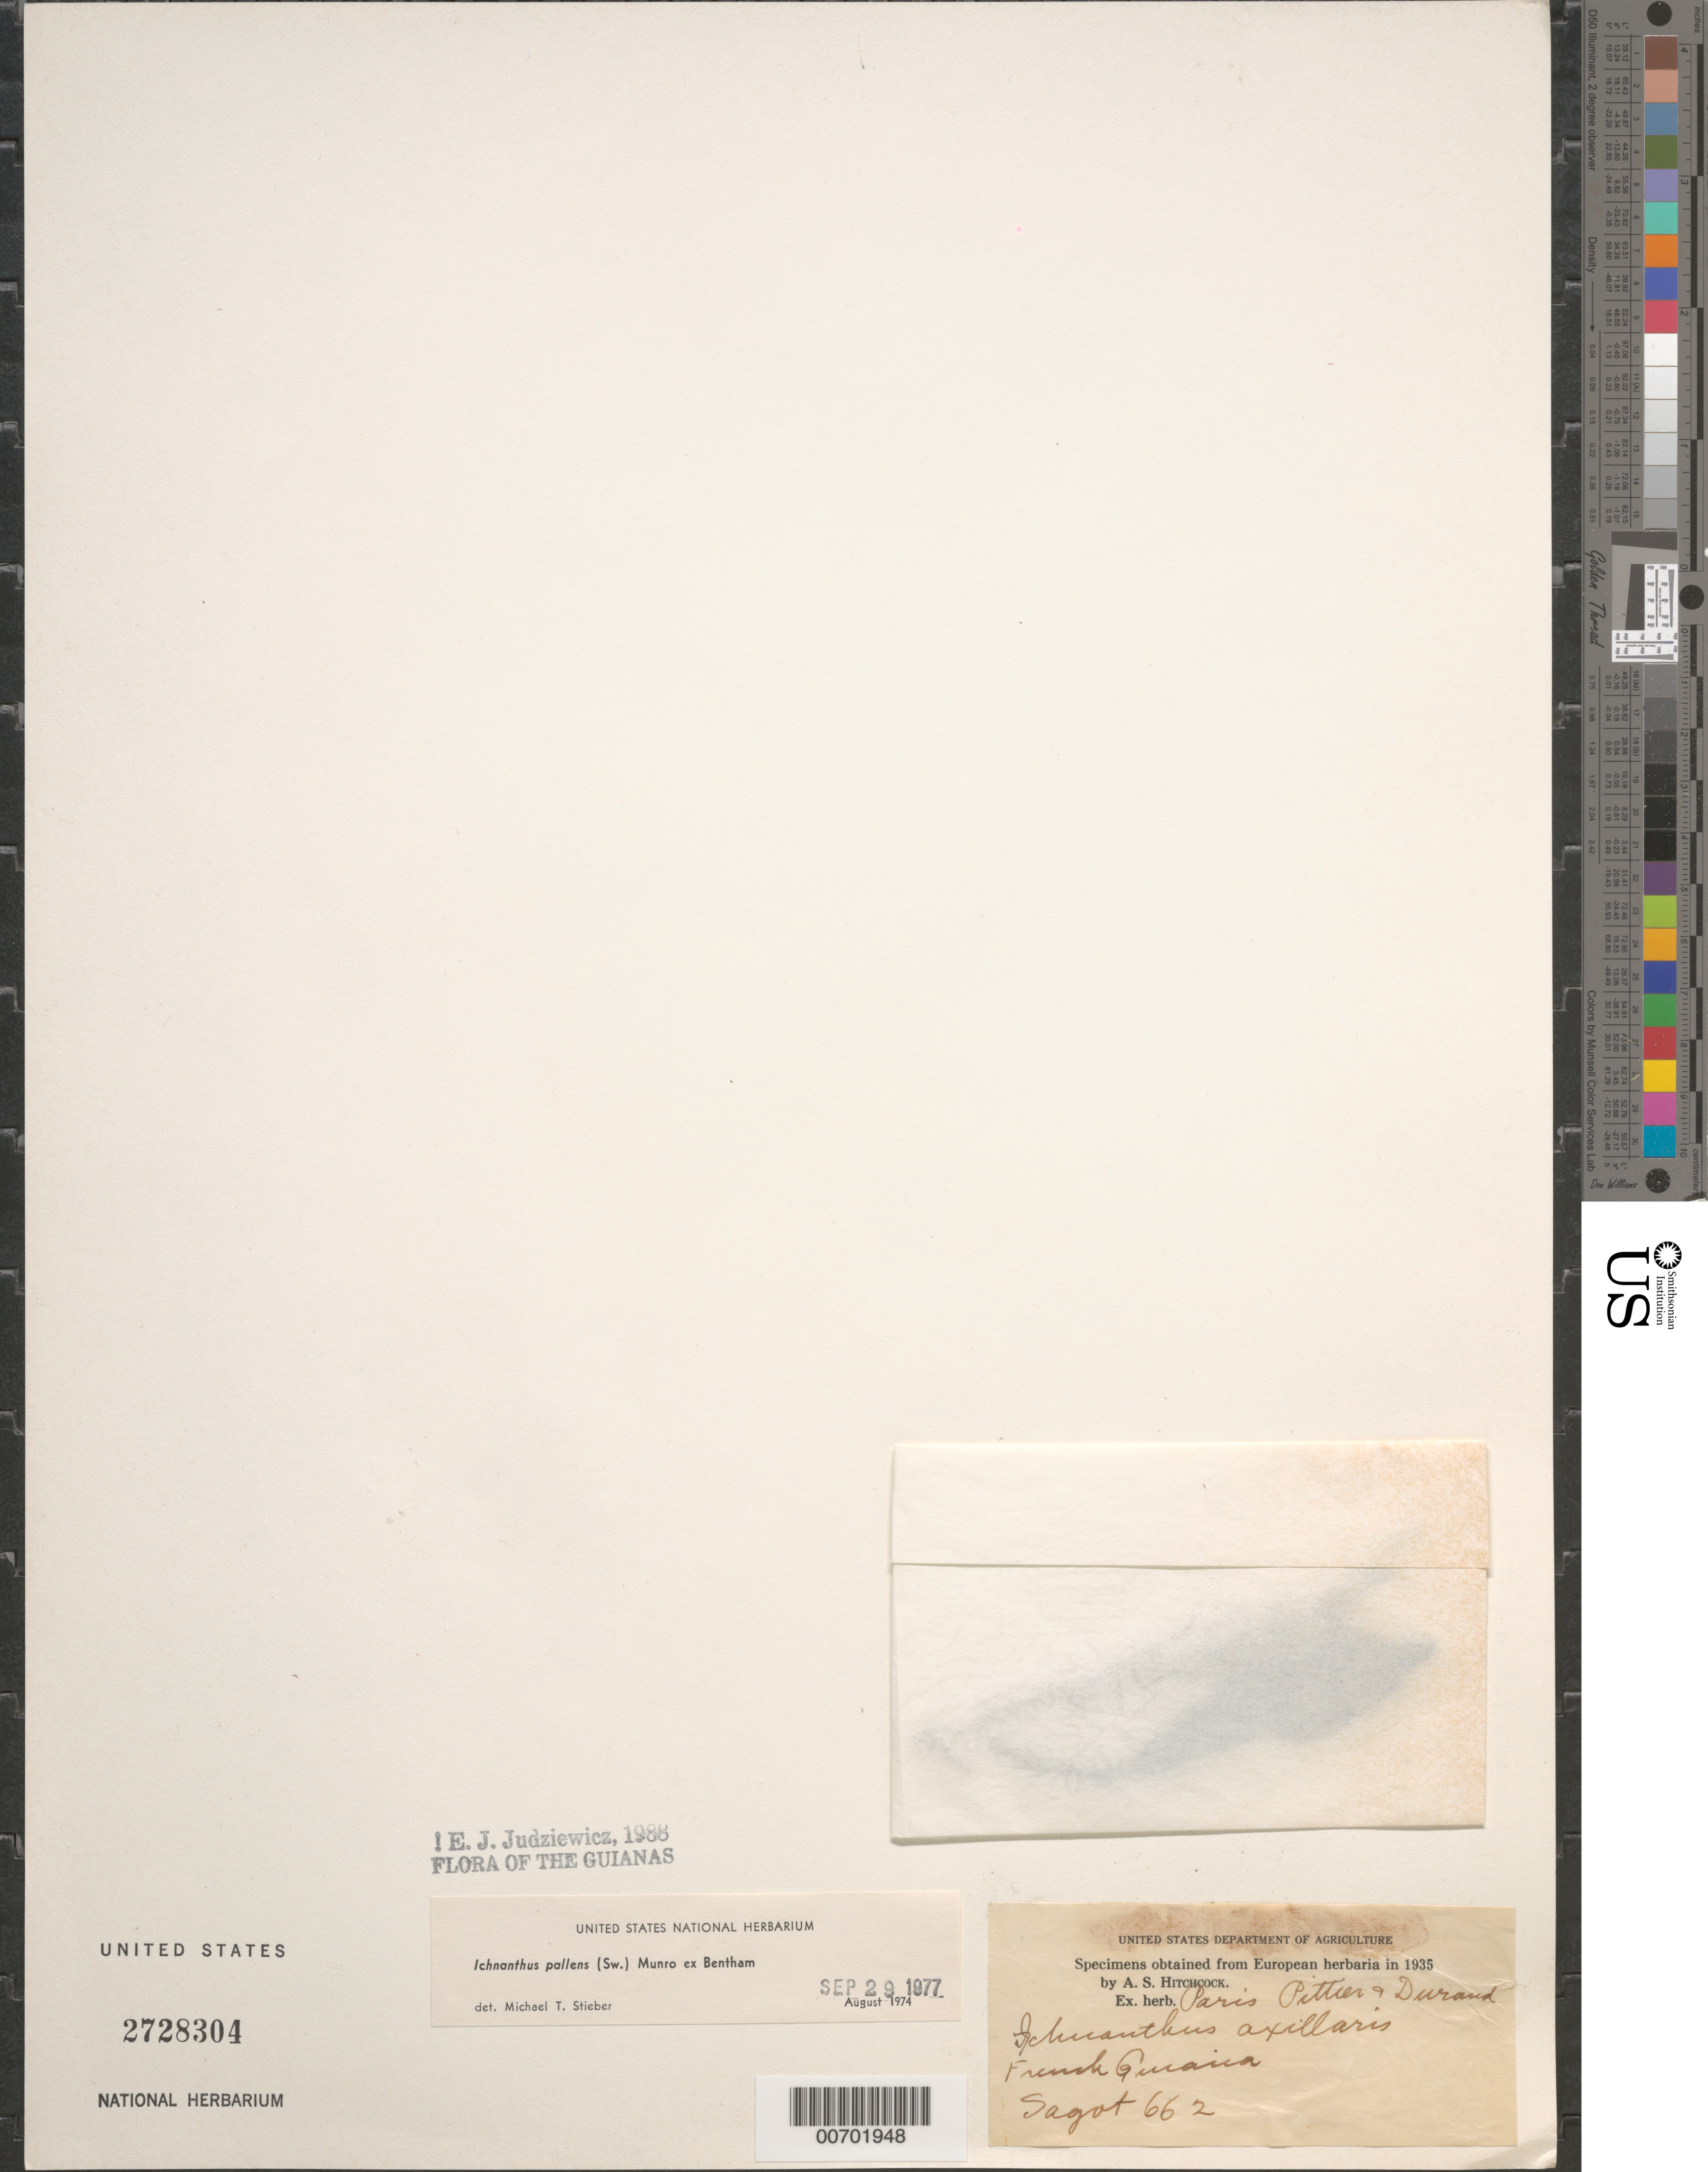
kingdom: Plantae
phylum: Tracheophyta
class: Liliopsida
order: Poales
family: Poaceae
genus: Ichnanthus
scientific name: Ichnanthus pallens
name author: (Sw.) Munro ex Benth.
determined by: Judziewicz, E. J.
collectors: P. A. Sagot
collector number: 662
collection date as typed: s.d.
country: French Guiana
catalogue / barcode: US 2728304